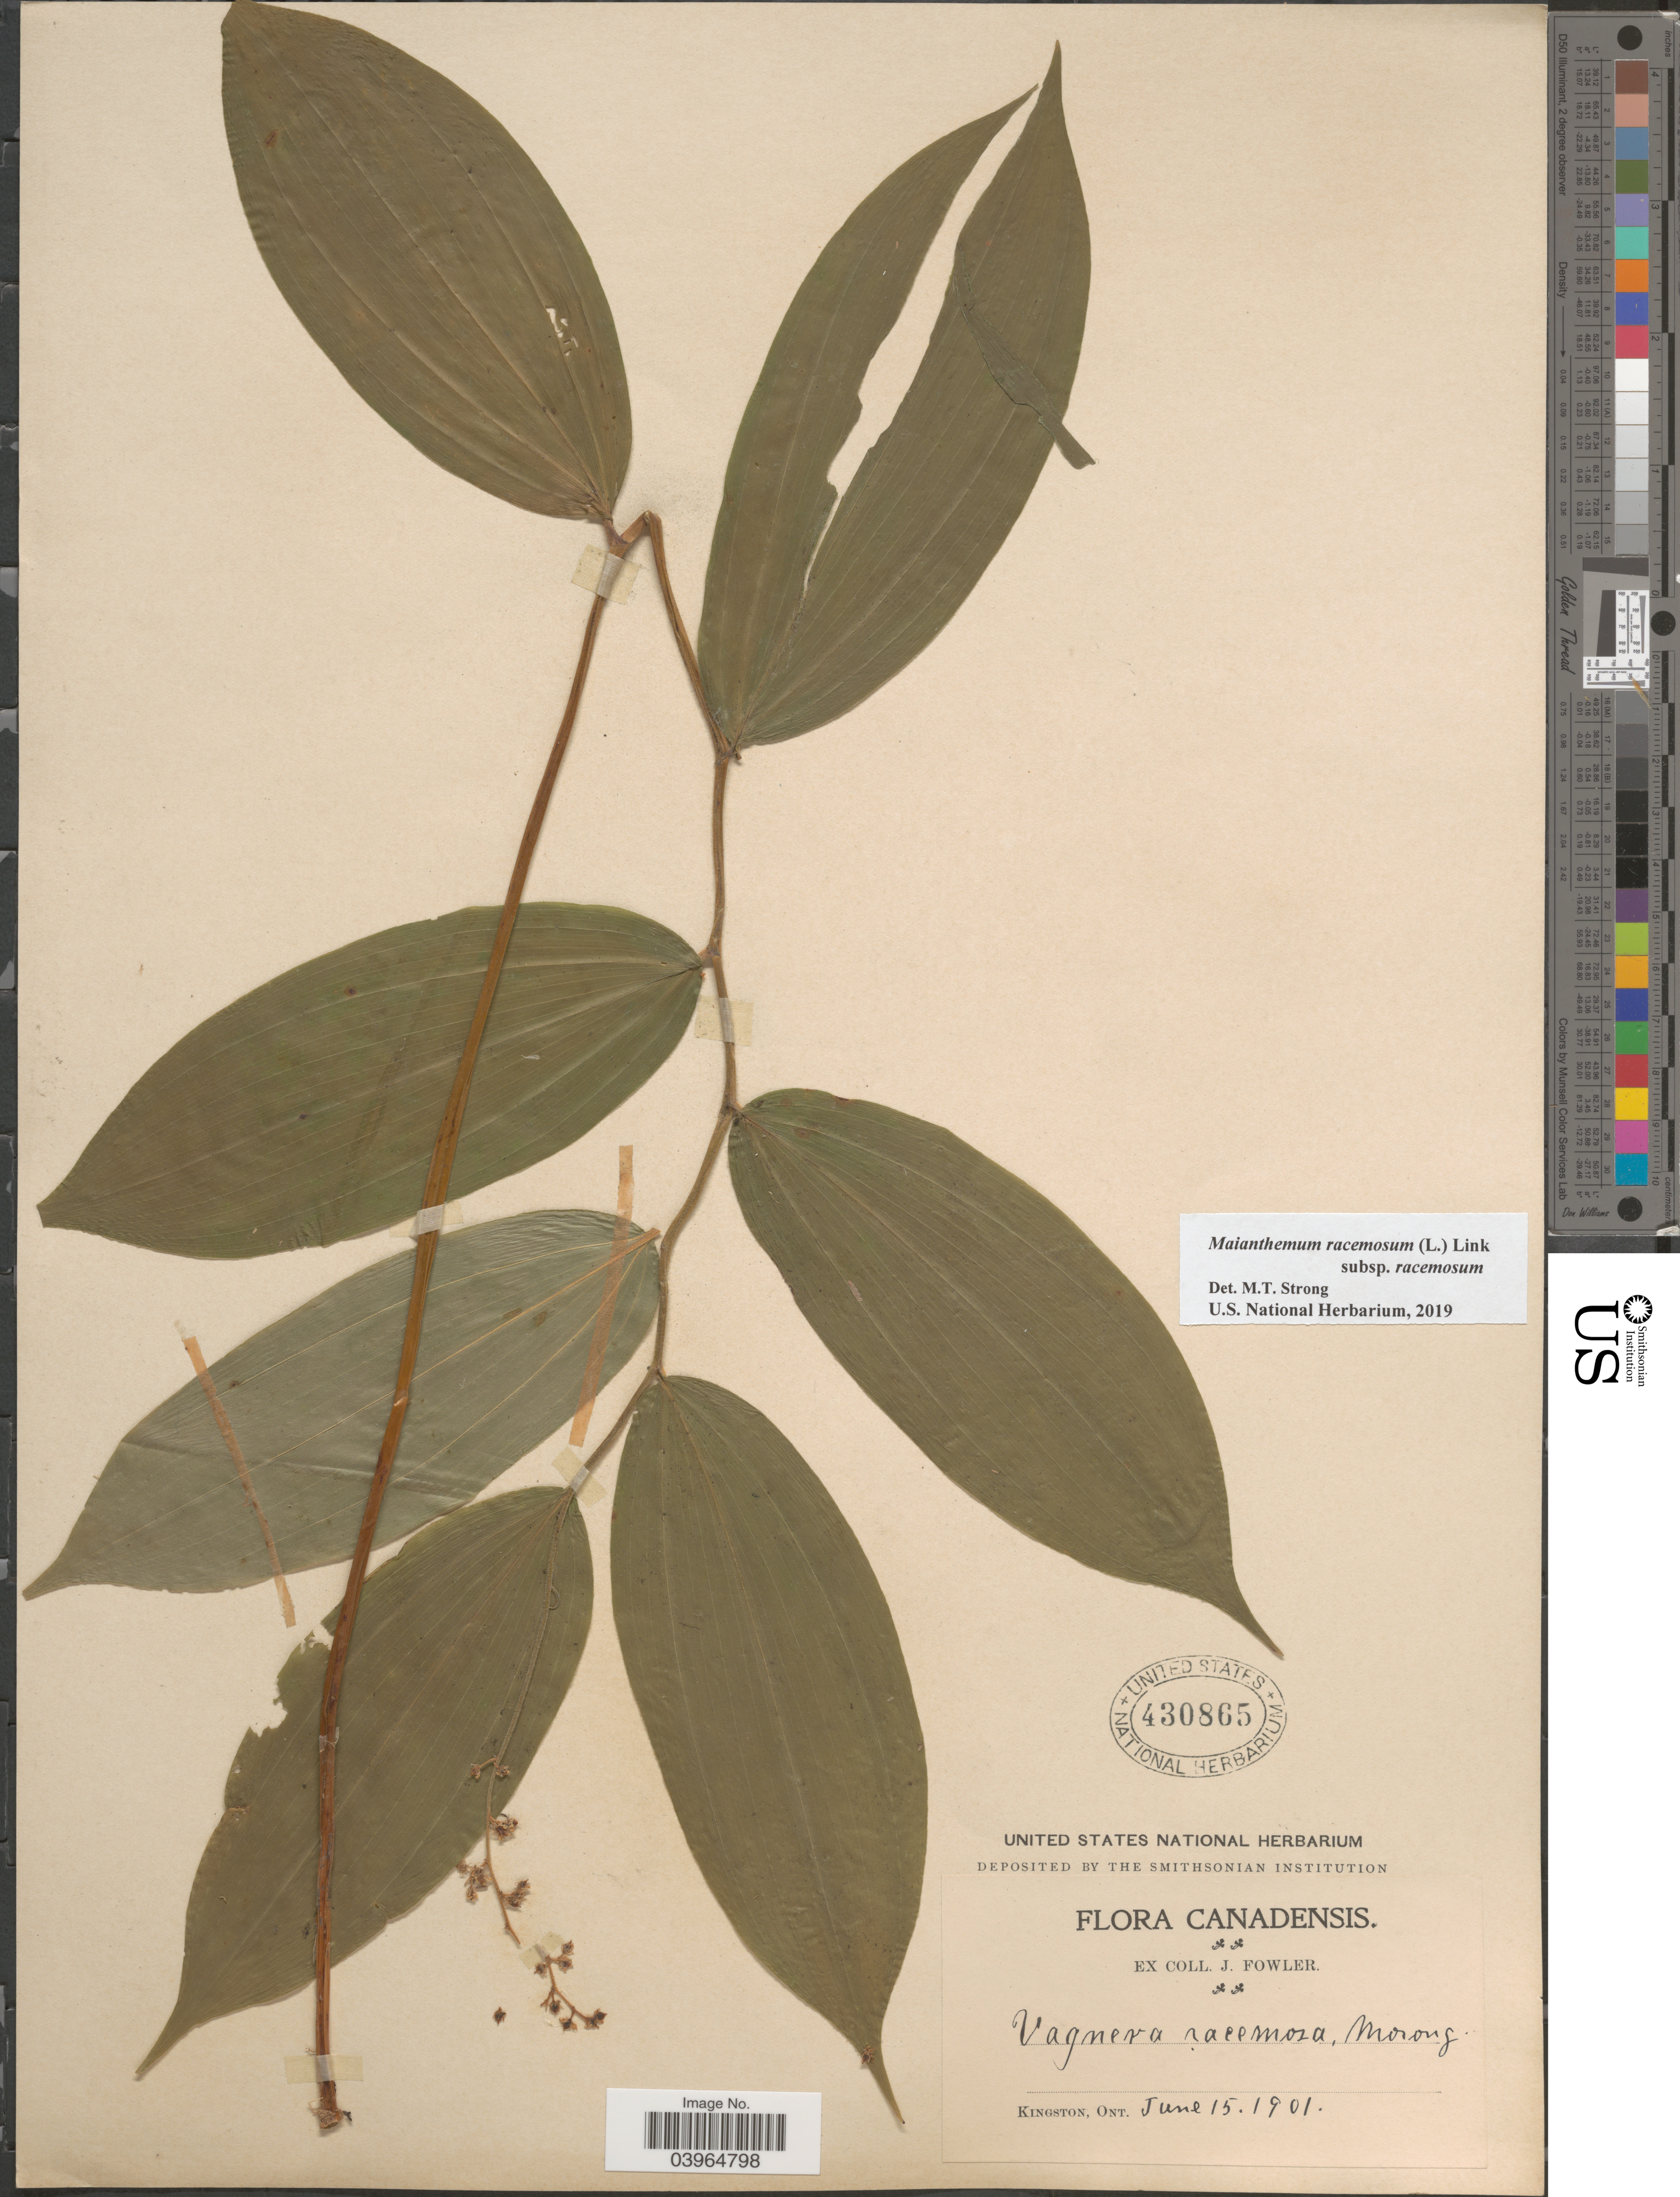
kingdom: Plantae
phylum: Tracheophyta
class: Liliopsida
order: Asparagales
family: Asparagaceae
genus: Maianthemum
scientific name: Maianthemum racemosum subsp. racemosum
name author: (L.) Link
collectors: J. Fowler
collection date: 1901-06-15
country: Canada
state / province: Ontario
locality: Kingston.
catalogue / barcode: US 430865